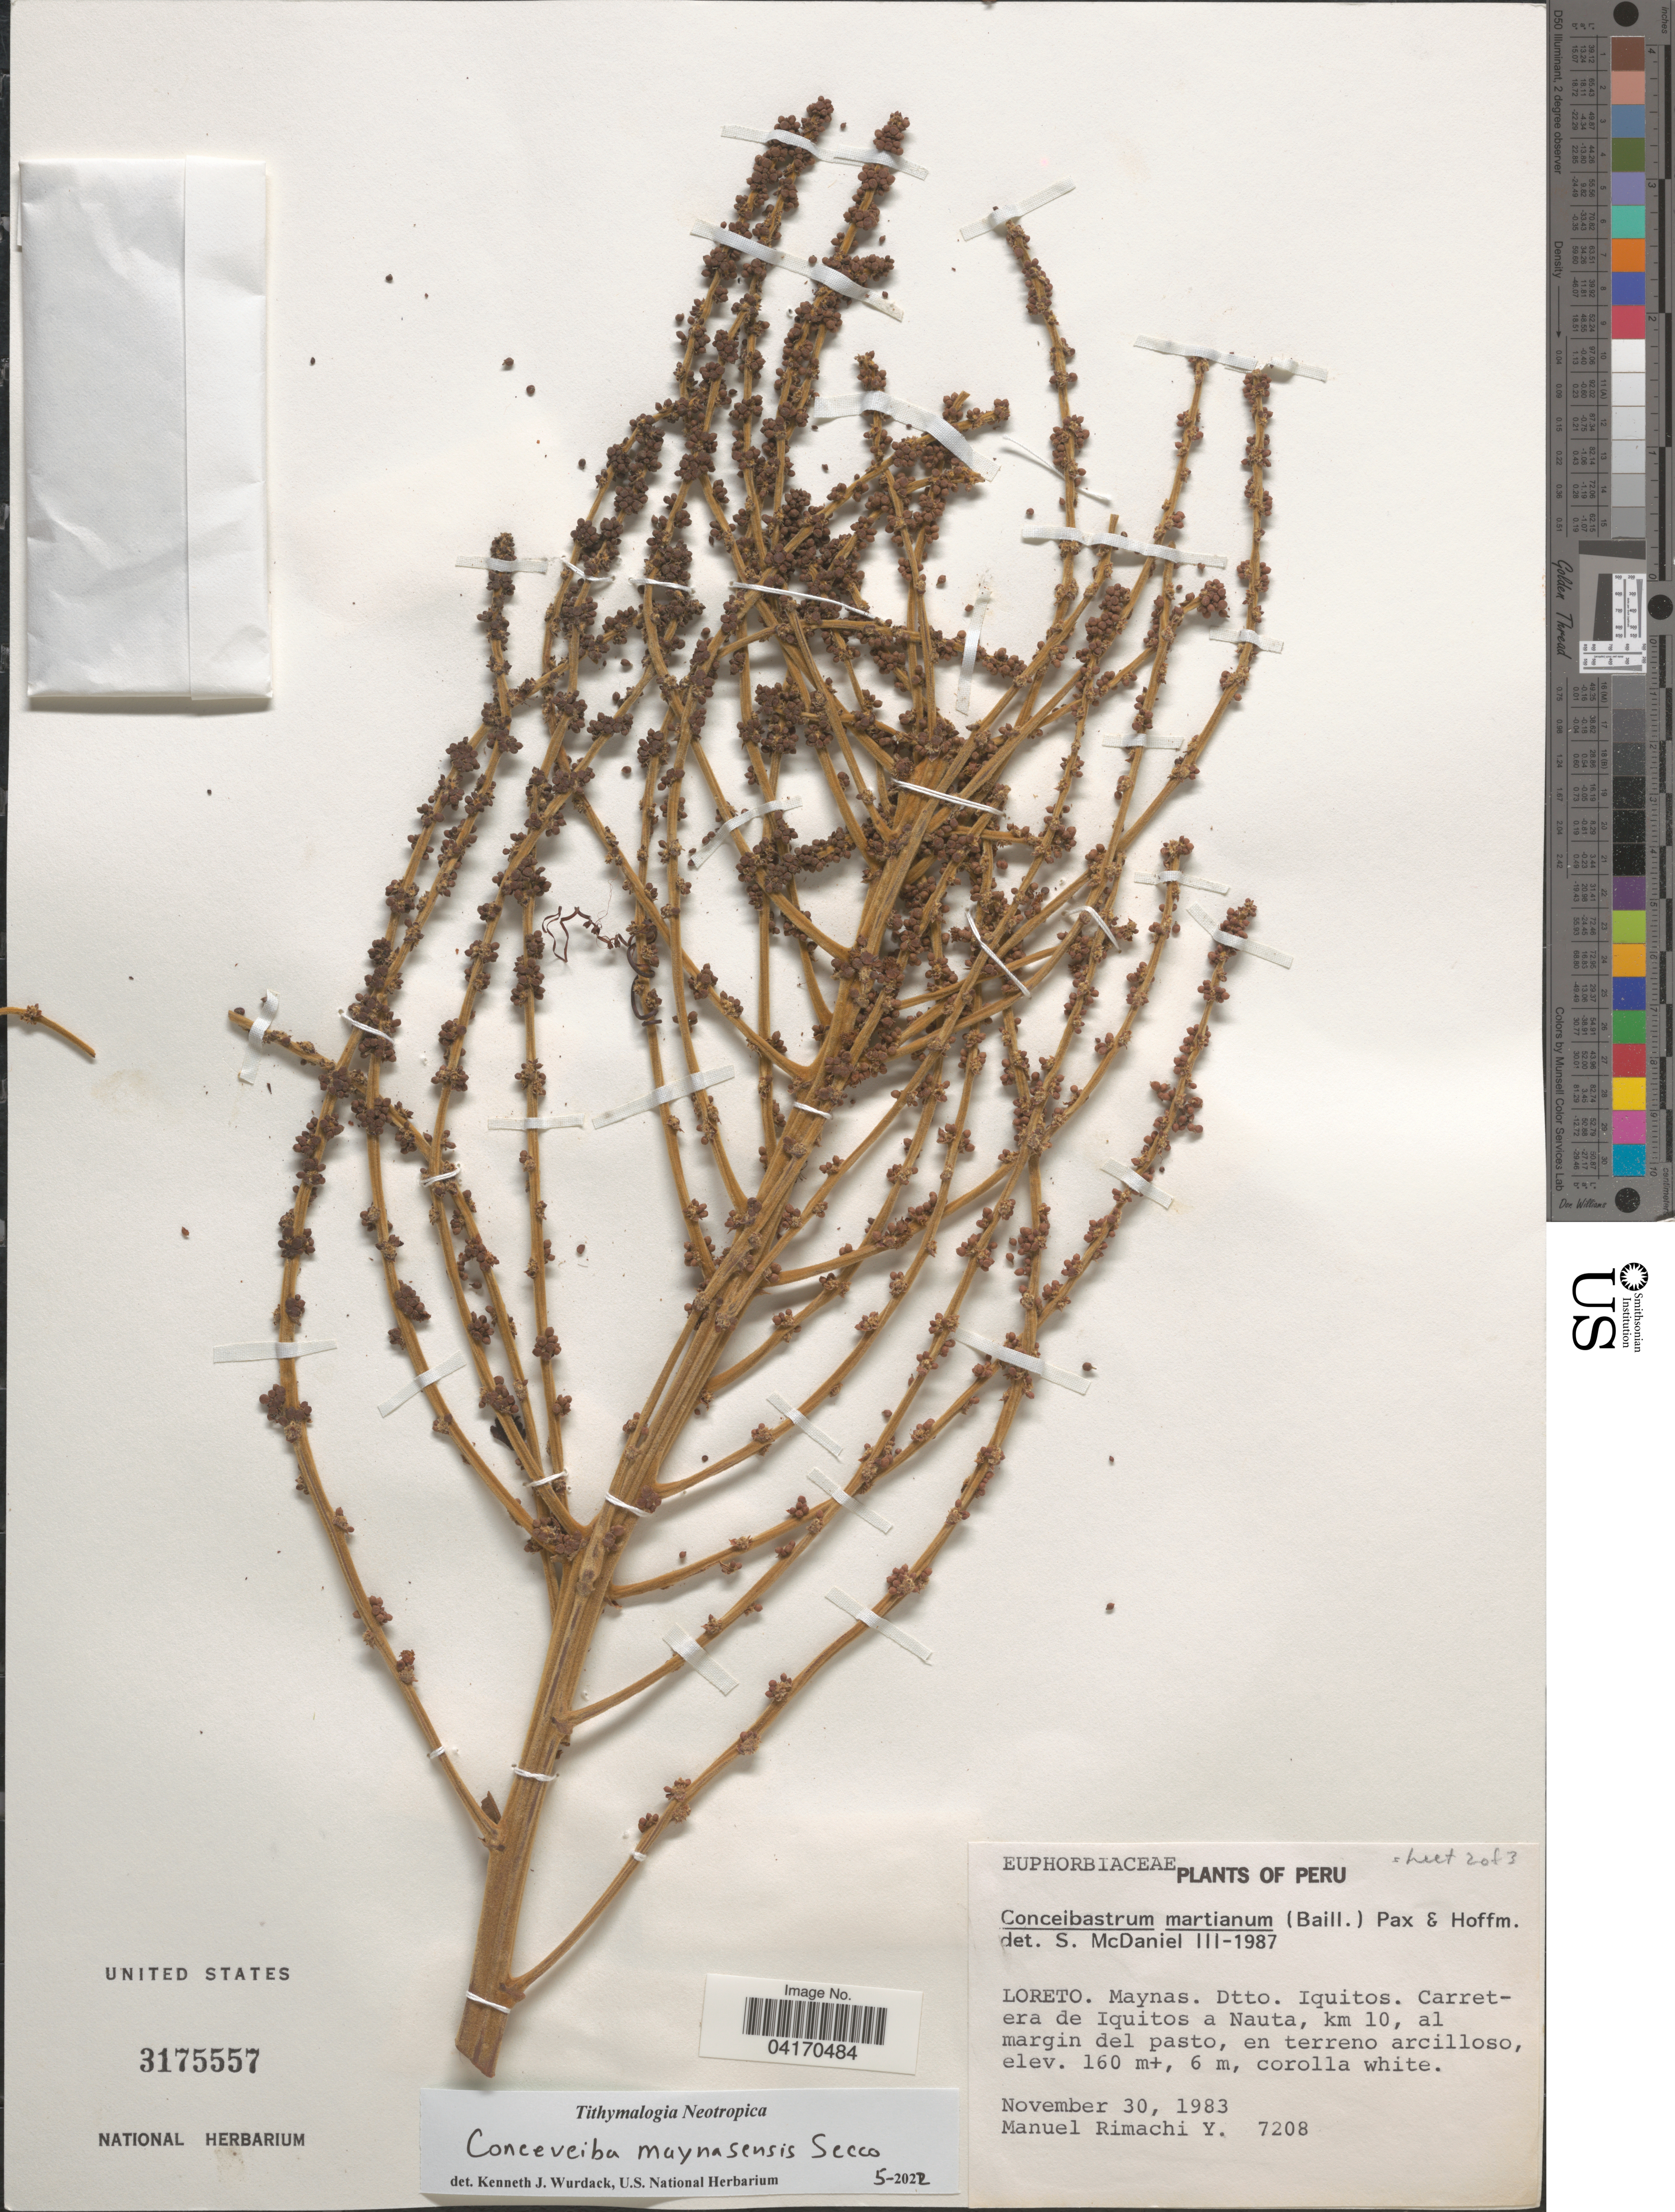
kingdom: Plantae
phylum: Tracheophyta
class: Magnoliopsida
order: Malpighiales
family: Euphorbiaceae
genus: Conceveiba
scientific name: Conceveiba maynasensis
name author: Secco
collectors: M. Rimachi Y.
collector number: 7208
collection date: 1983-11-30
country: Peru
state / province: Loreto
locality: Maynas. Dtto. Iquitos. Carretera de Iquitos a Nauta, km 10, al margin del pasto.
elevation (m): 160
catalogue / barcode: US 3175557